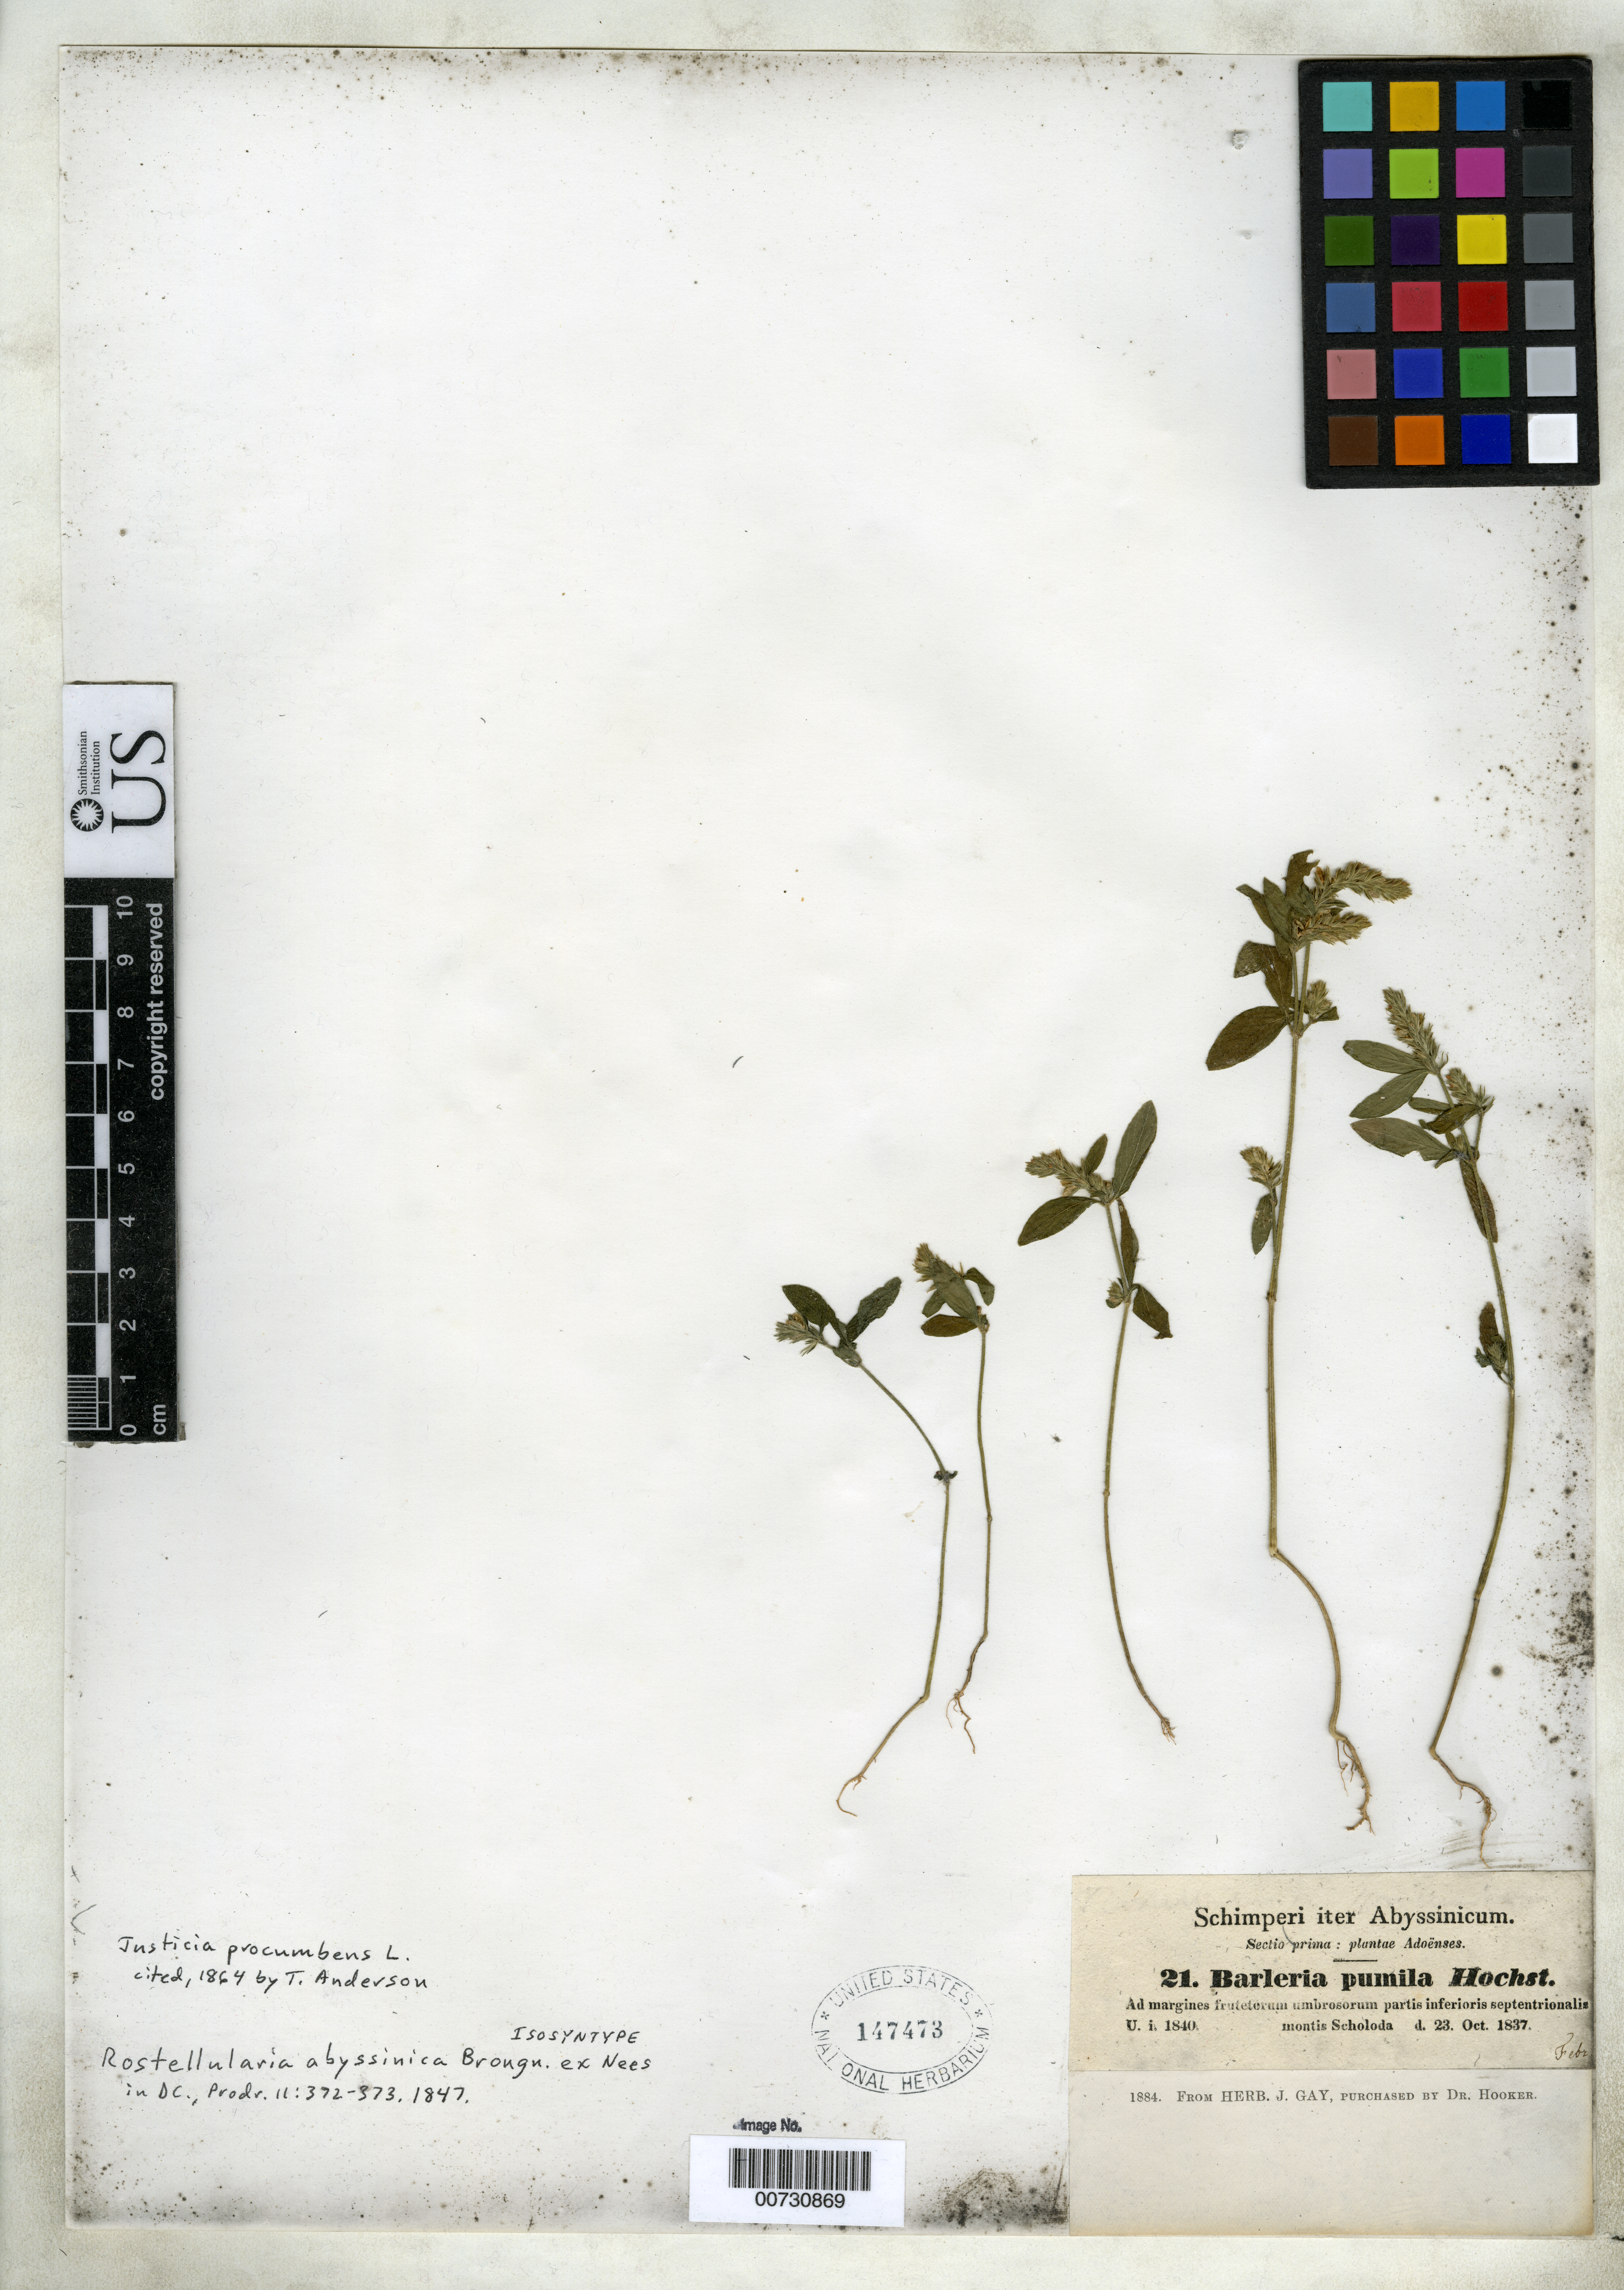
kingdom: Plantae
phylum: Tracheophyta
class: Magnoliopsida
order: Lamiales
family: Acanthaceae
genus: Rostellularia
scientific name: Rostellularia abyssinica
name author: Brongn. ex Nees in DC.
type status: Isosyntype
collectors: G. W. Schimper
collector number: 21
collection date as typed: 23 Oct 1837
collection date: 1837-10-23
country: Ethiopia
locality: Ad margines frutetorum umbrosorum partis inferioris septentrionalis montis Scholoda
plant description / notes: Cited 1864 by T. Anderson.; 1884. From Herb. J. Gay, purchased by Dr. Hooker.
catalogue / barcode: US 147473